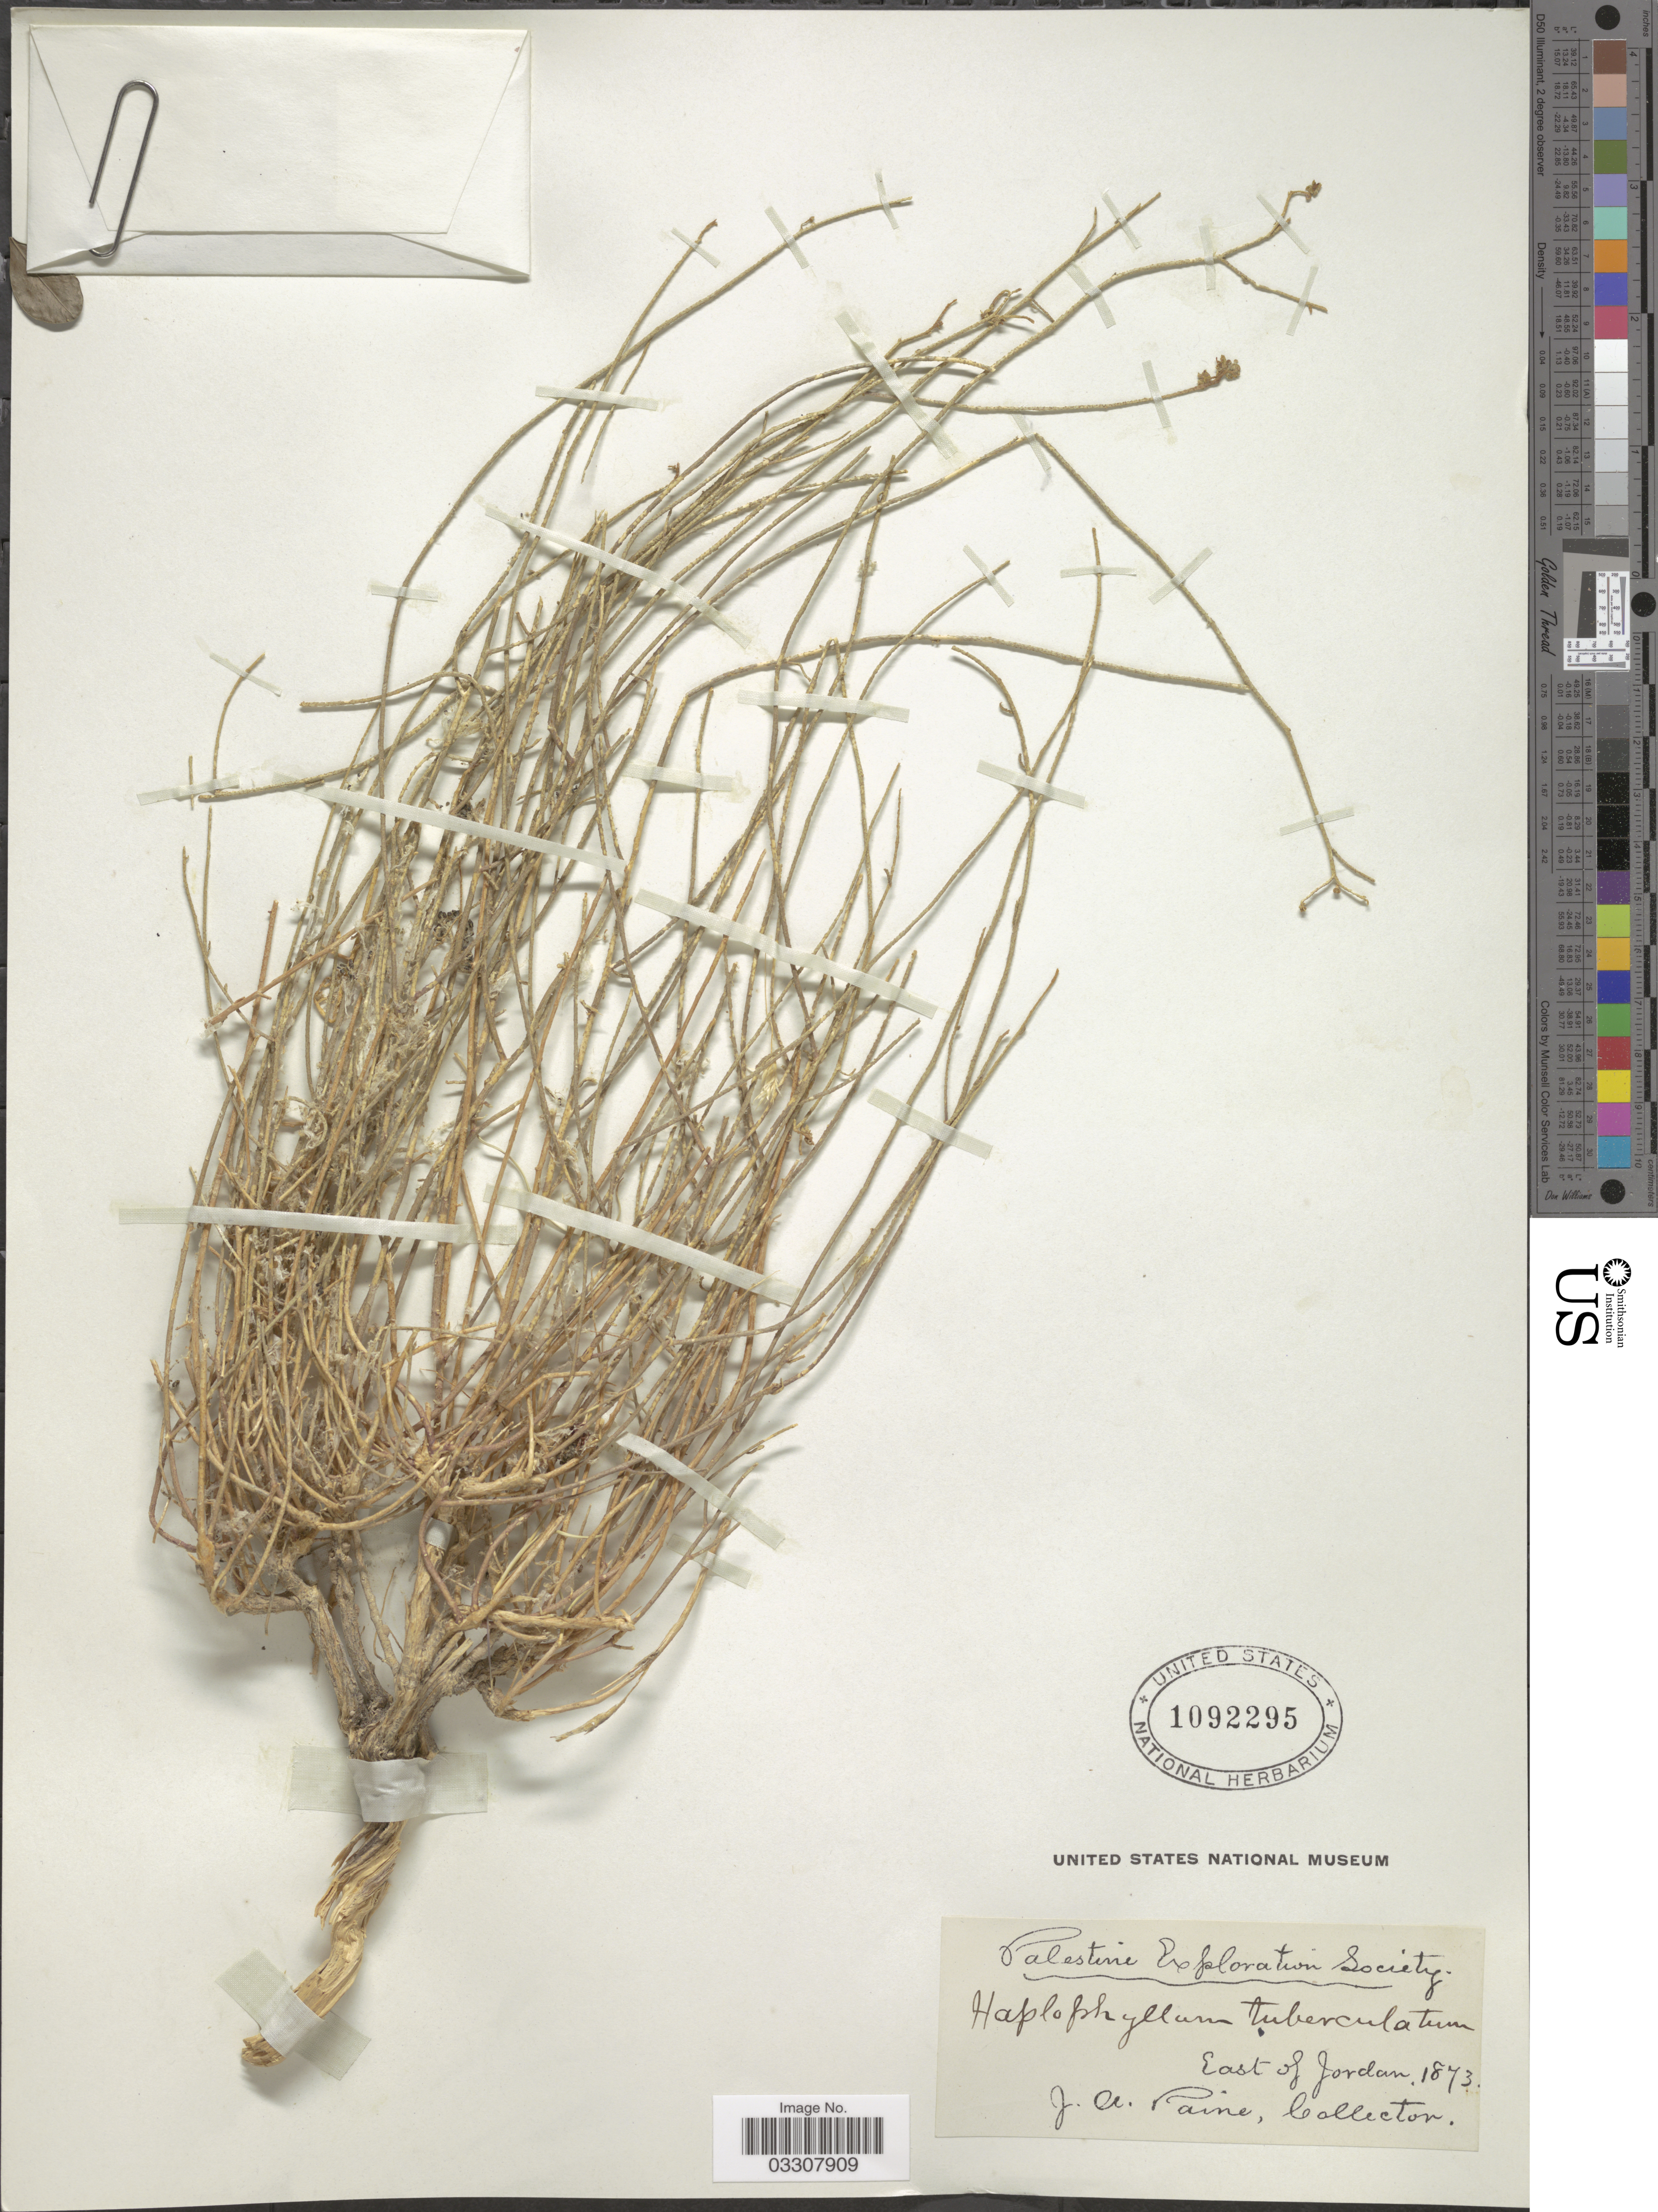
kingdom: Plantae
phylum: Tracheophyta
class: Magnoliopsida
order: Sapindales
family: Rutaceae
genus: Haplophyllum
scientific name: Haplophyllum tuberculatum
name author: (Forssk.) A. Juss.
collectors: J. A. Paine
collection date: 1873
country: Jordan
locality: East of Jordan.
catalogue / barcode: US 1092295